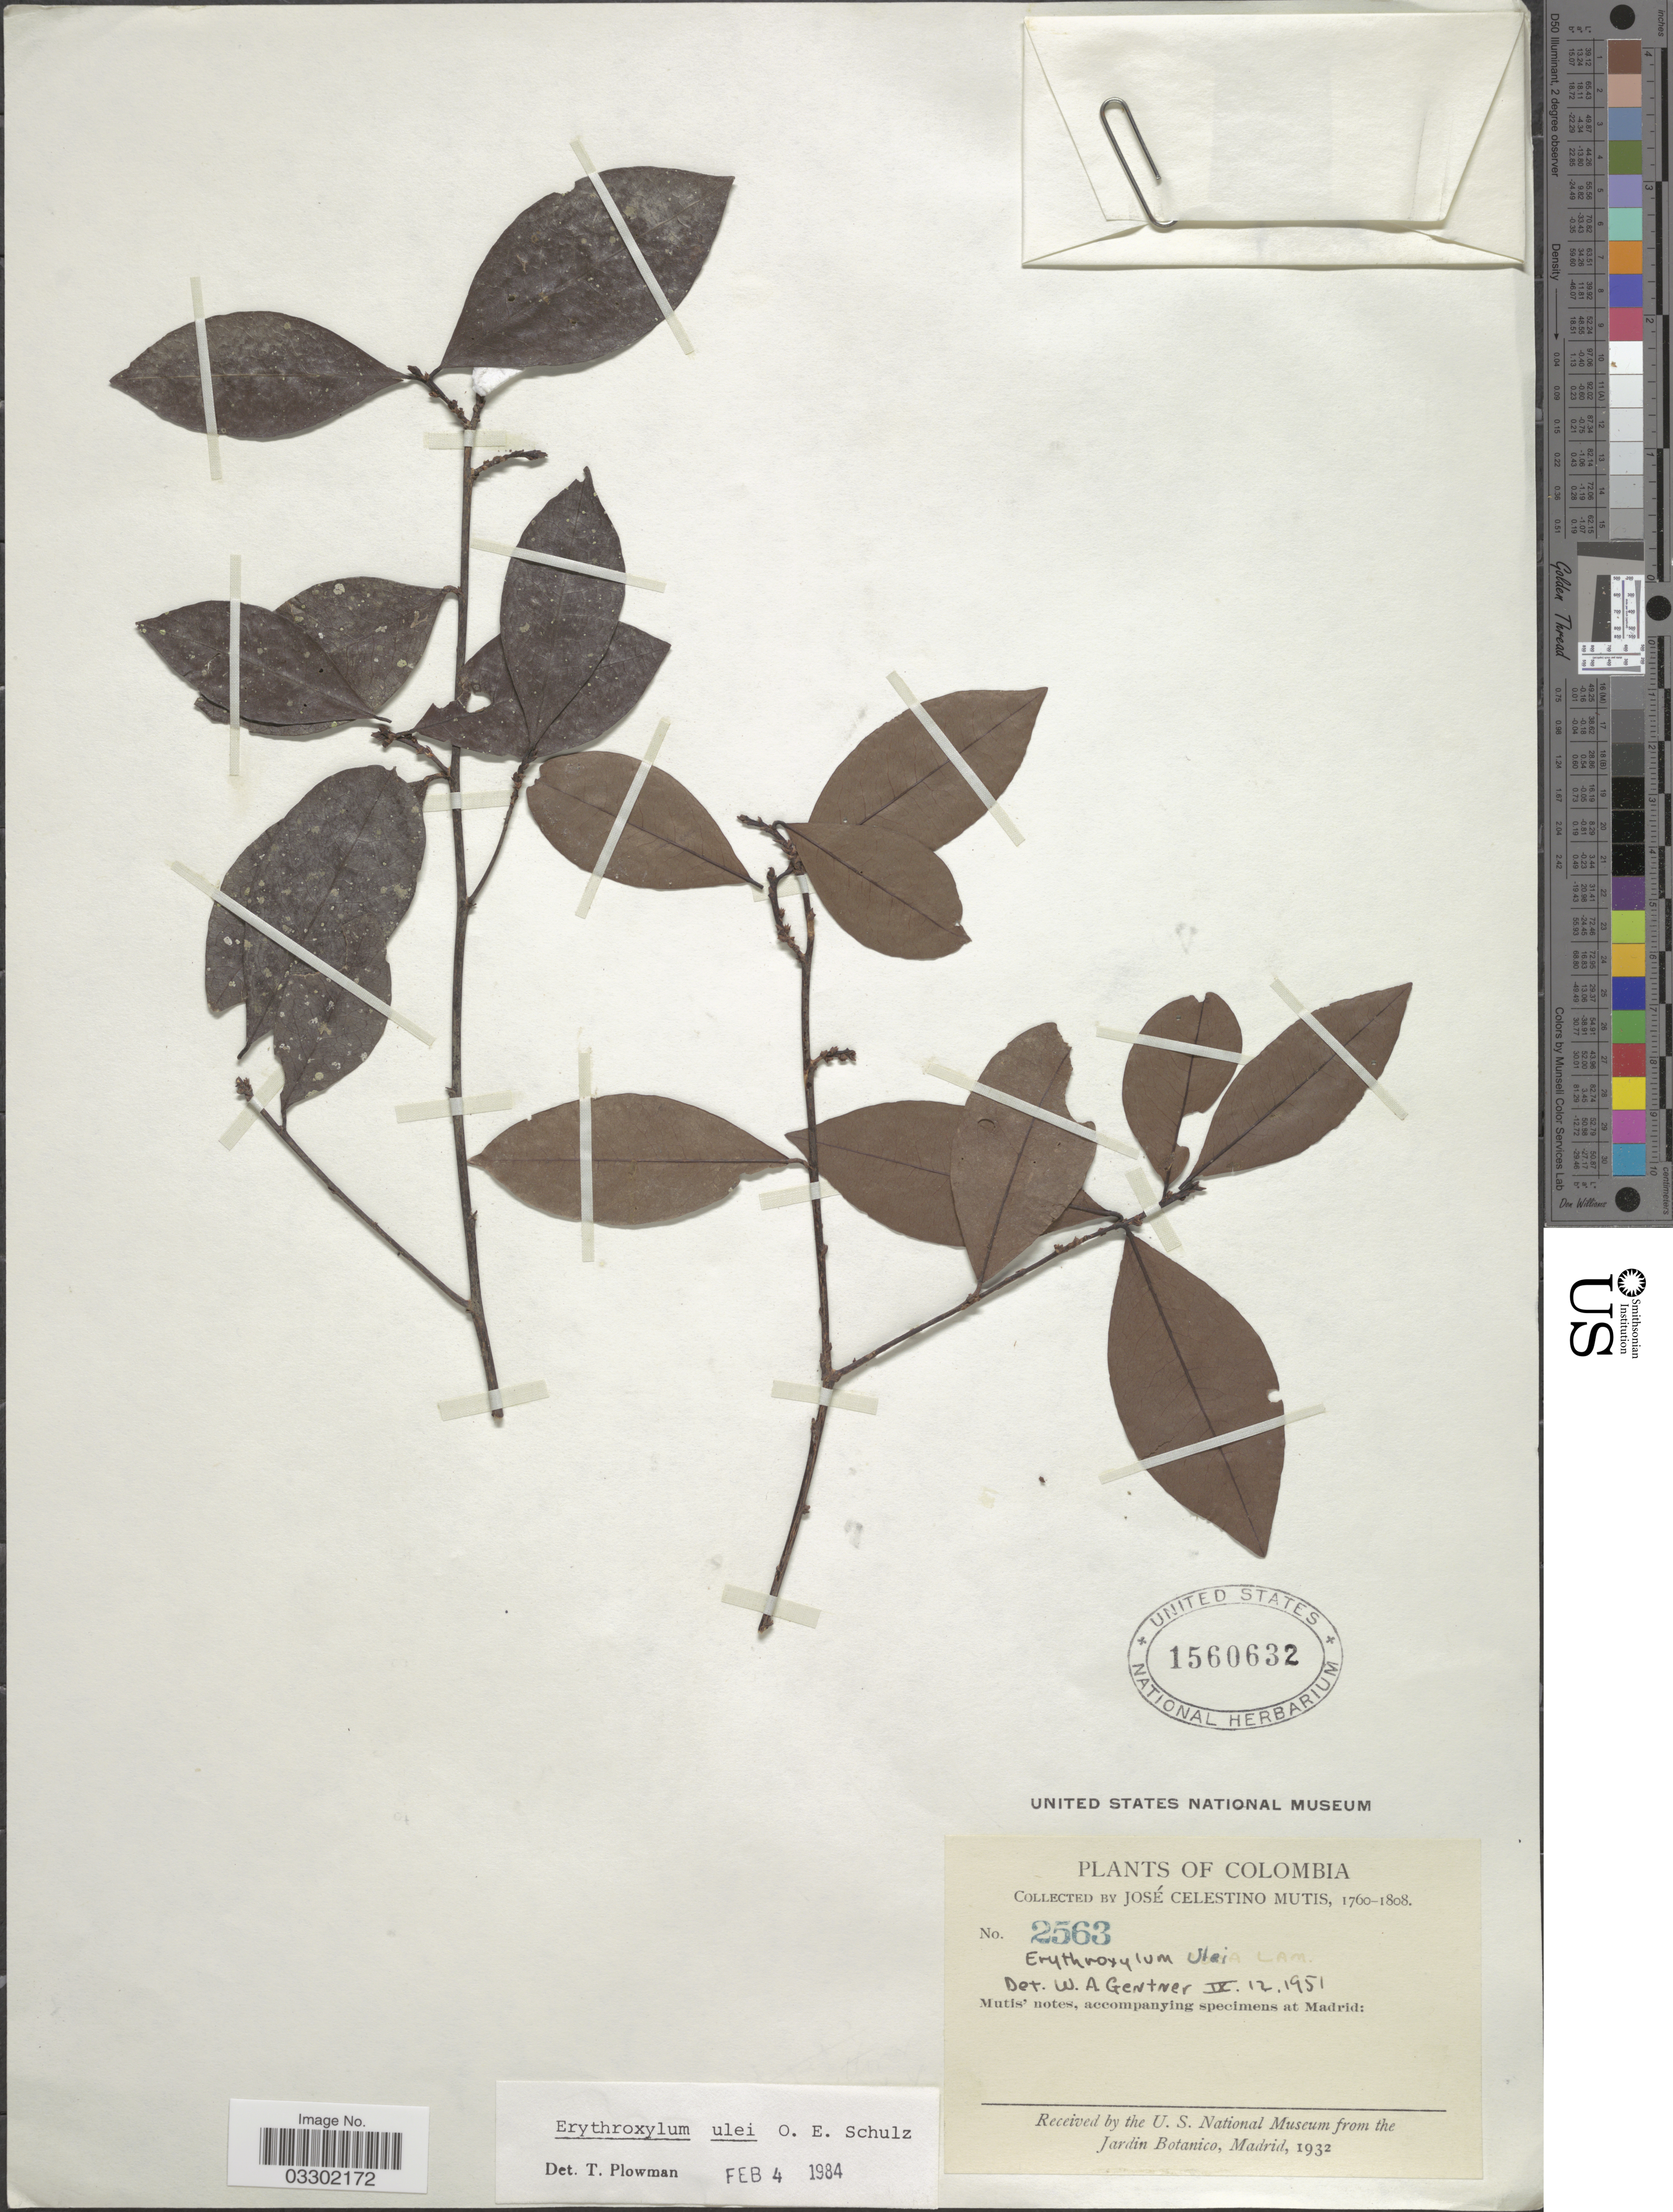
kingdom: Plantae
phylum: Tracheophyta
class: Magnoliopsida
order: Malpighiales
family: Erythroxylaceae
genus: Erythroxylum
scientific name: Erythroxylum ulei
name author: O.E. Schulz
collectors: J. C. B. Mutis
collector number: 2563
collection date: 1760/1808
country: Colombia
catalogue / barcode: US 1560632